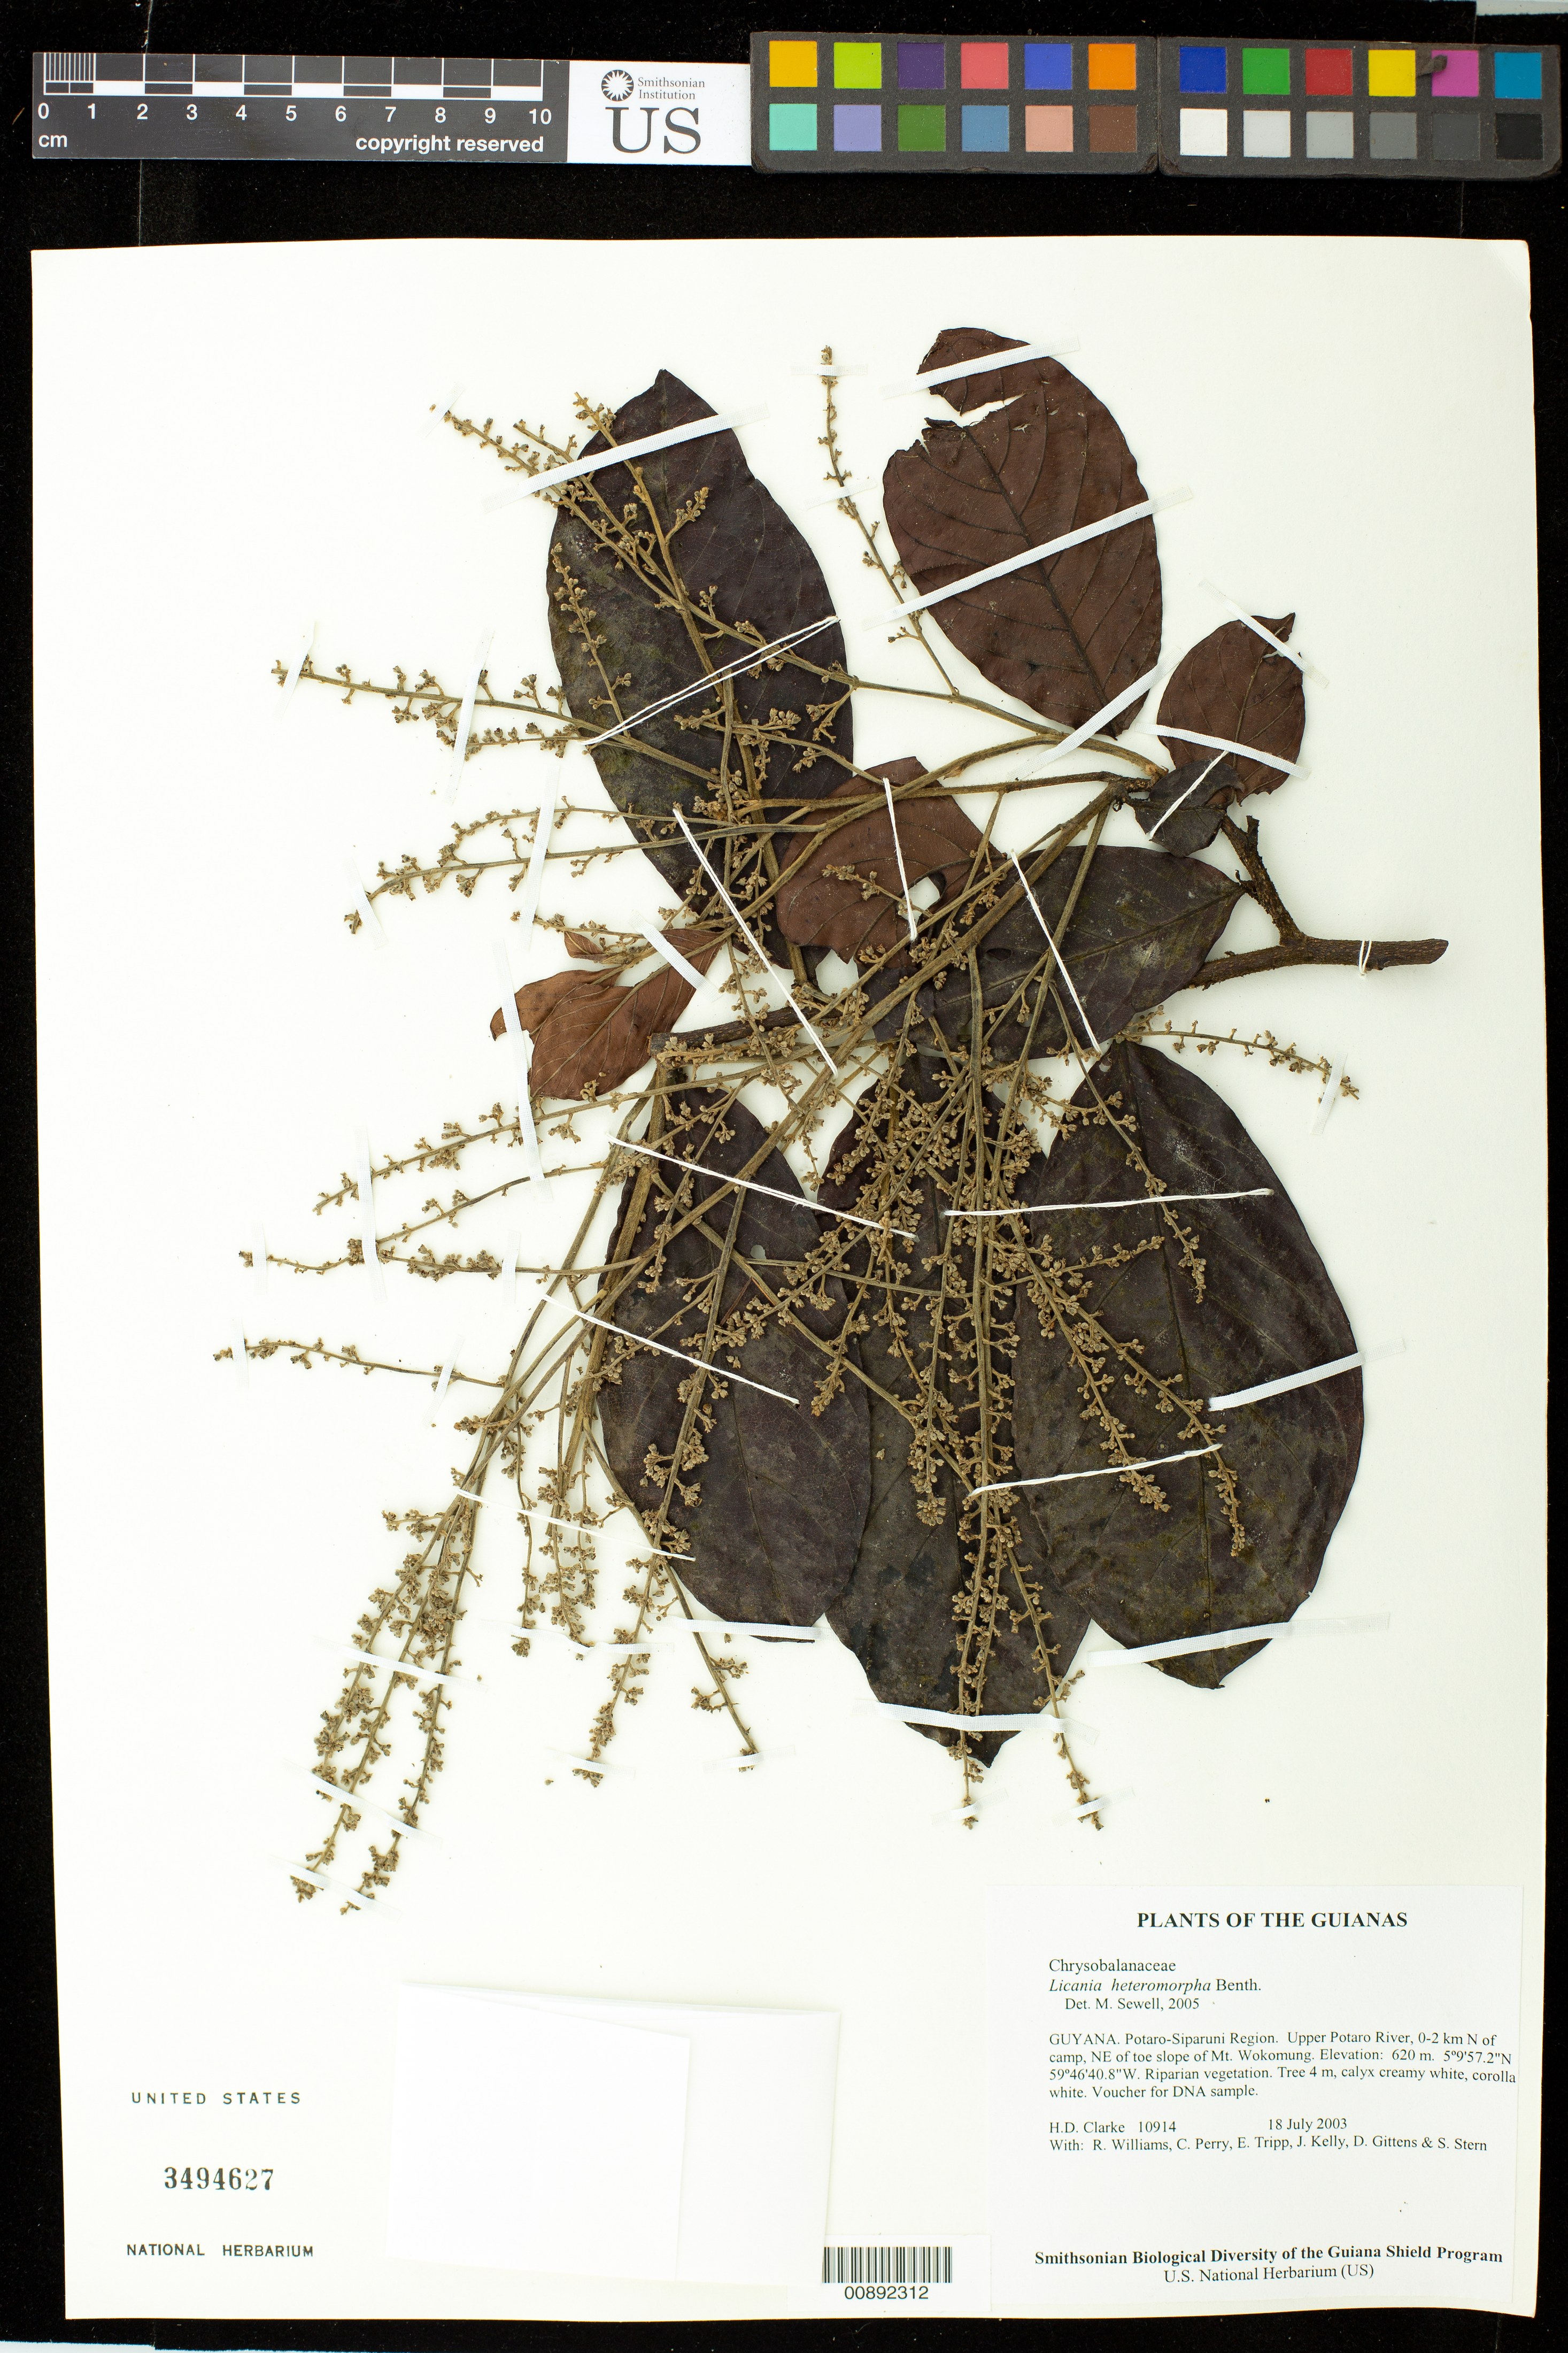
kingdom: Plantae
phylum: Tracheophyta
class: Magnoliopsida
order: Malpighiales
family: Chrysobalanaceae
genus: Hymenopus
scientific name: Hymenopus heteromorphus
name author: (Benth.) Sothers & Prance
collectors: H. D. Clarke, R. Williams, C. Perry, E. Tripp, J. Kelly, D. Gittens & S. R. Stern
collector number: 10914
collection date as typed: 18 July 2003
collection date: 2003-07-18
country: Guyana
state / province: Potaro-Siparuni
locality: Upper Potaro River, 0-2 km N of camp, NE of toe slope of Mt. Wokomung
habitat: Riparian vegetation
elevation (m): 620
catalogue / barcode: US 3494627